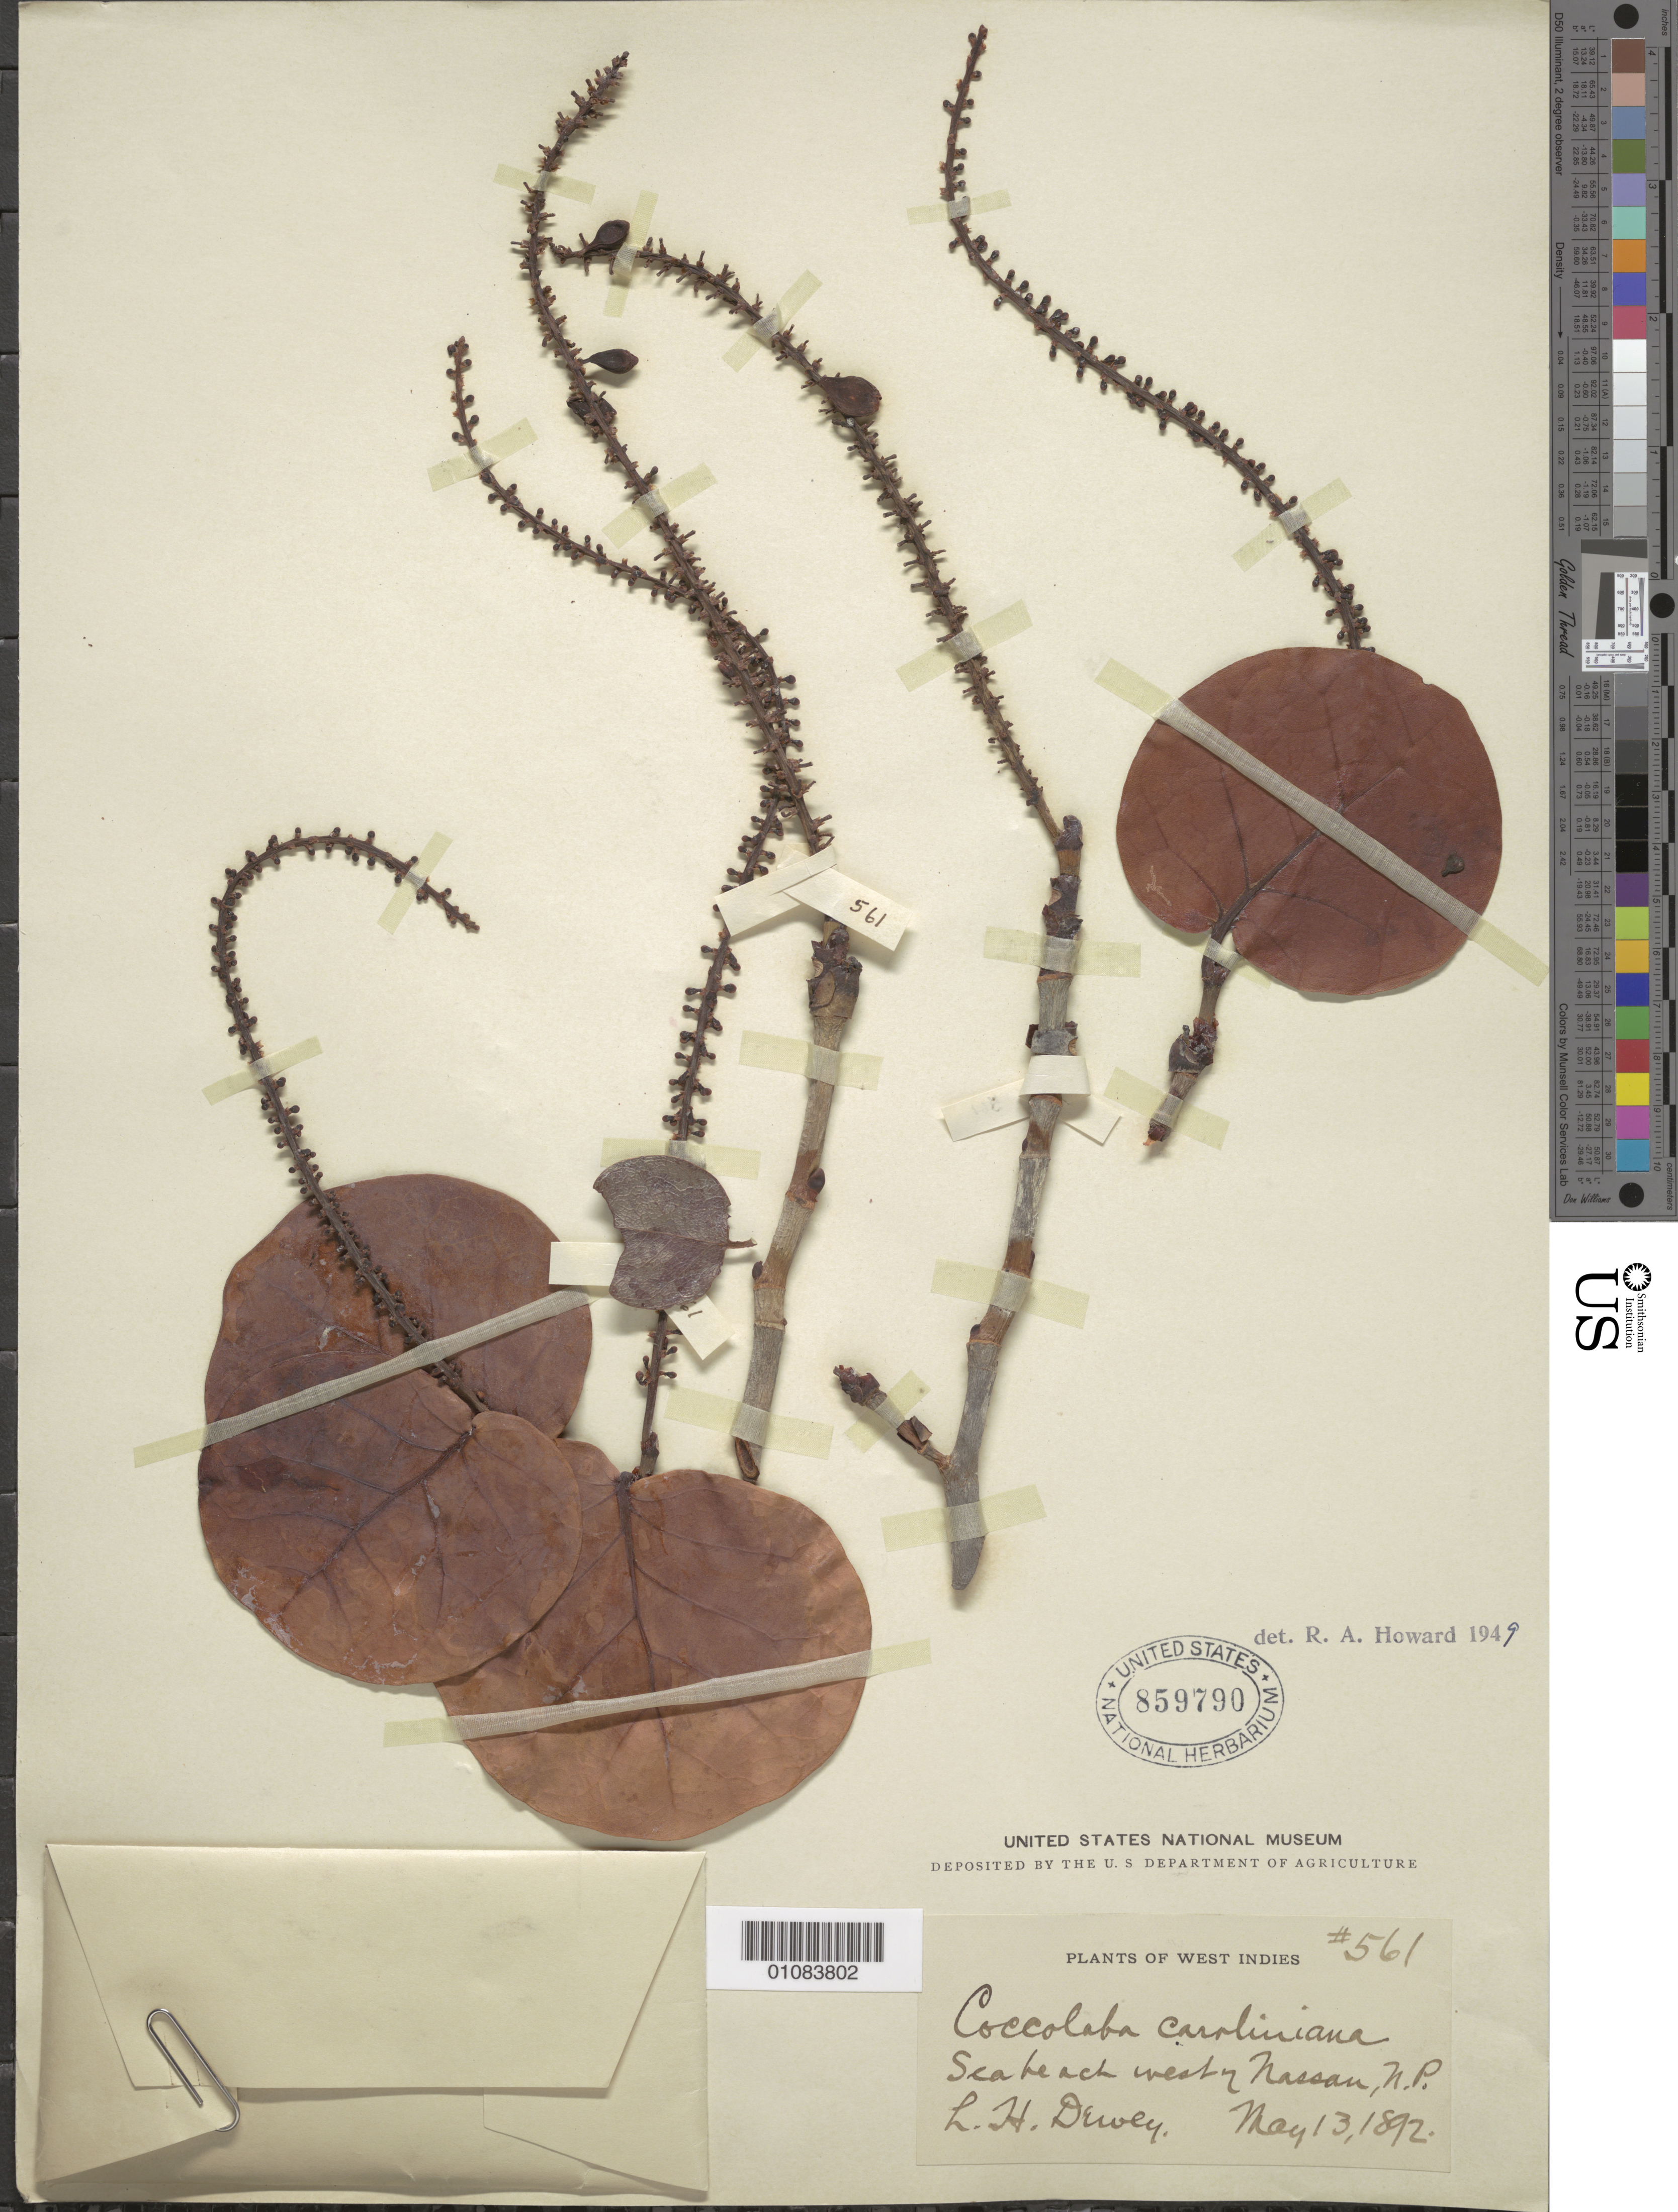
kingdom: Plantae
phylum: Tracheophyta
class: Magnoliopsida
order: Caryophyllales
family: Polygonaceae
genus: Coccoloba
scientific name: Coccoloba caroliniana ined.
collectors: L. H. Dewey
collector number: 561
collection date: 1892-05-13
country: Bahamas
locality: West Indies, Sea beach west of Nassau, N.P.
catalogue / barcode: US 859790